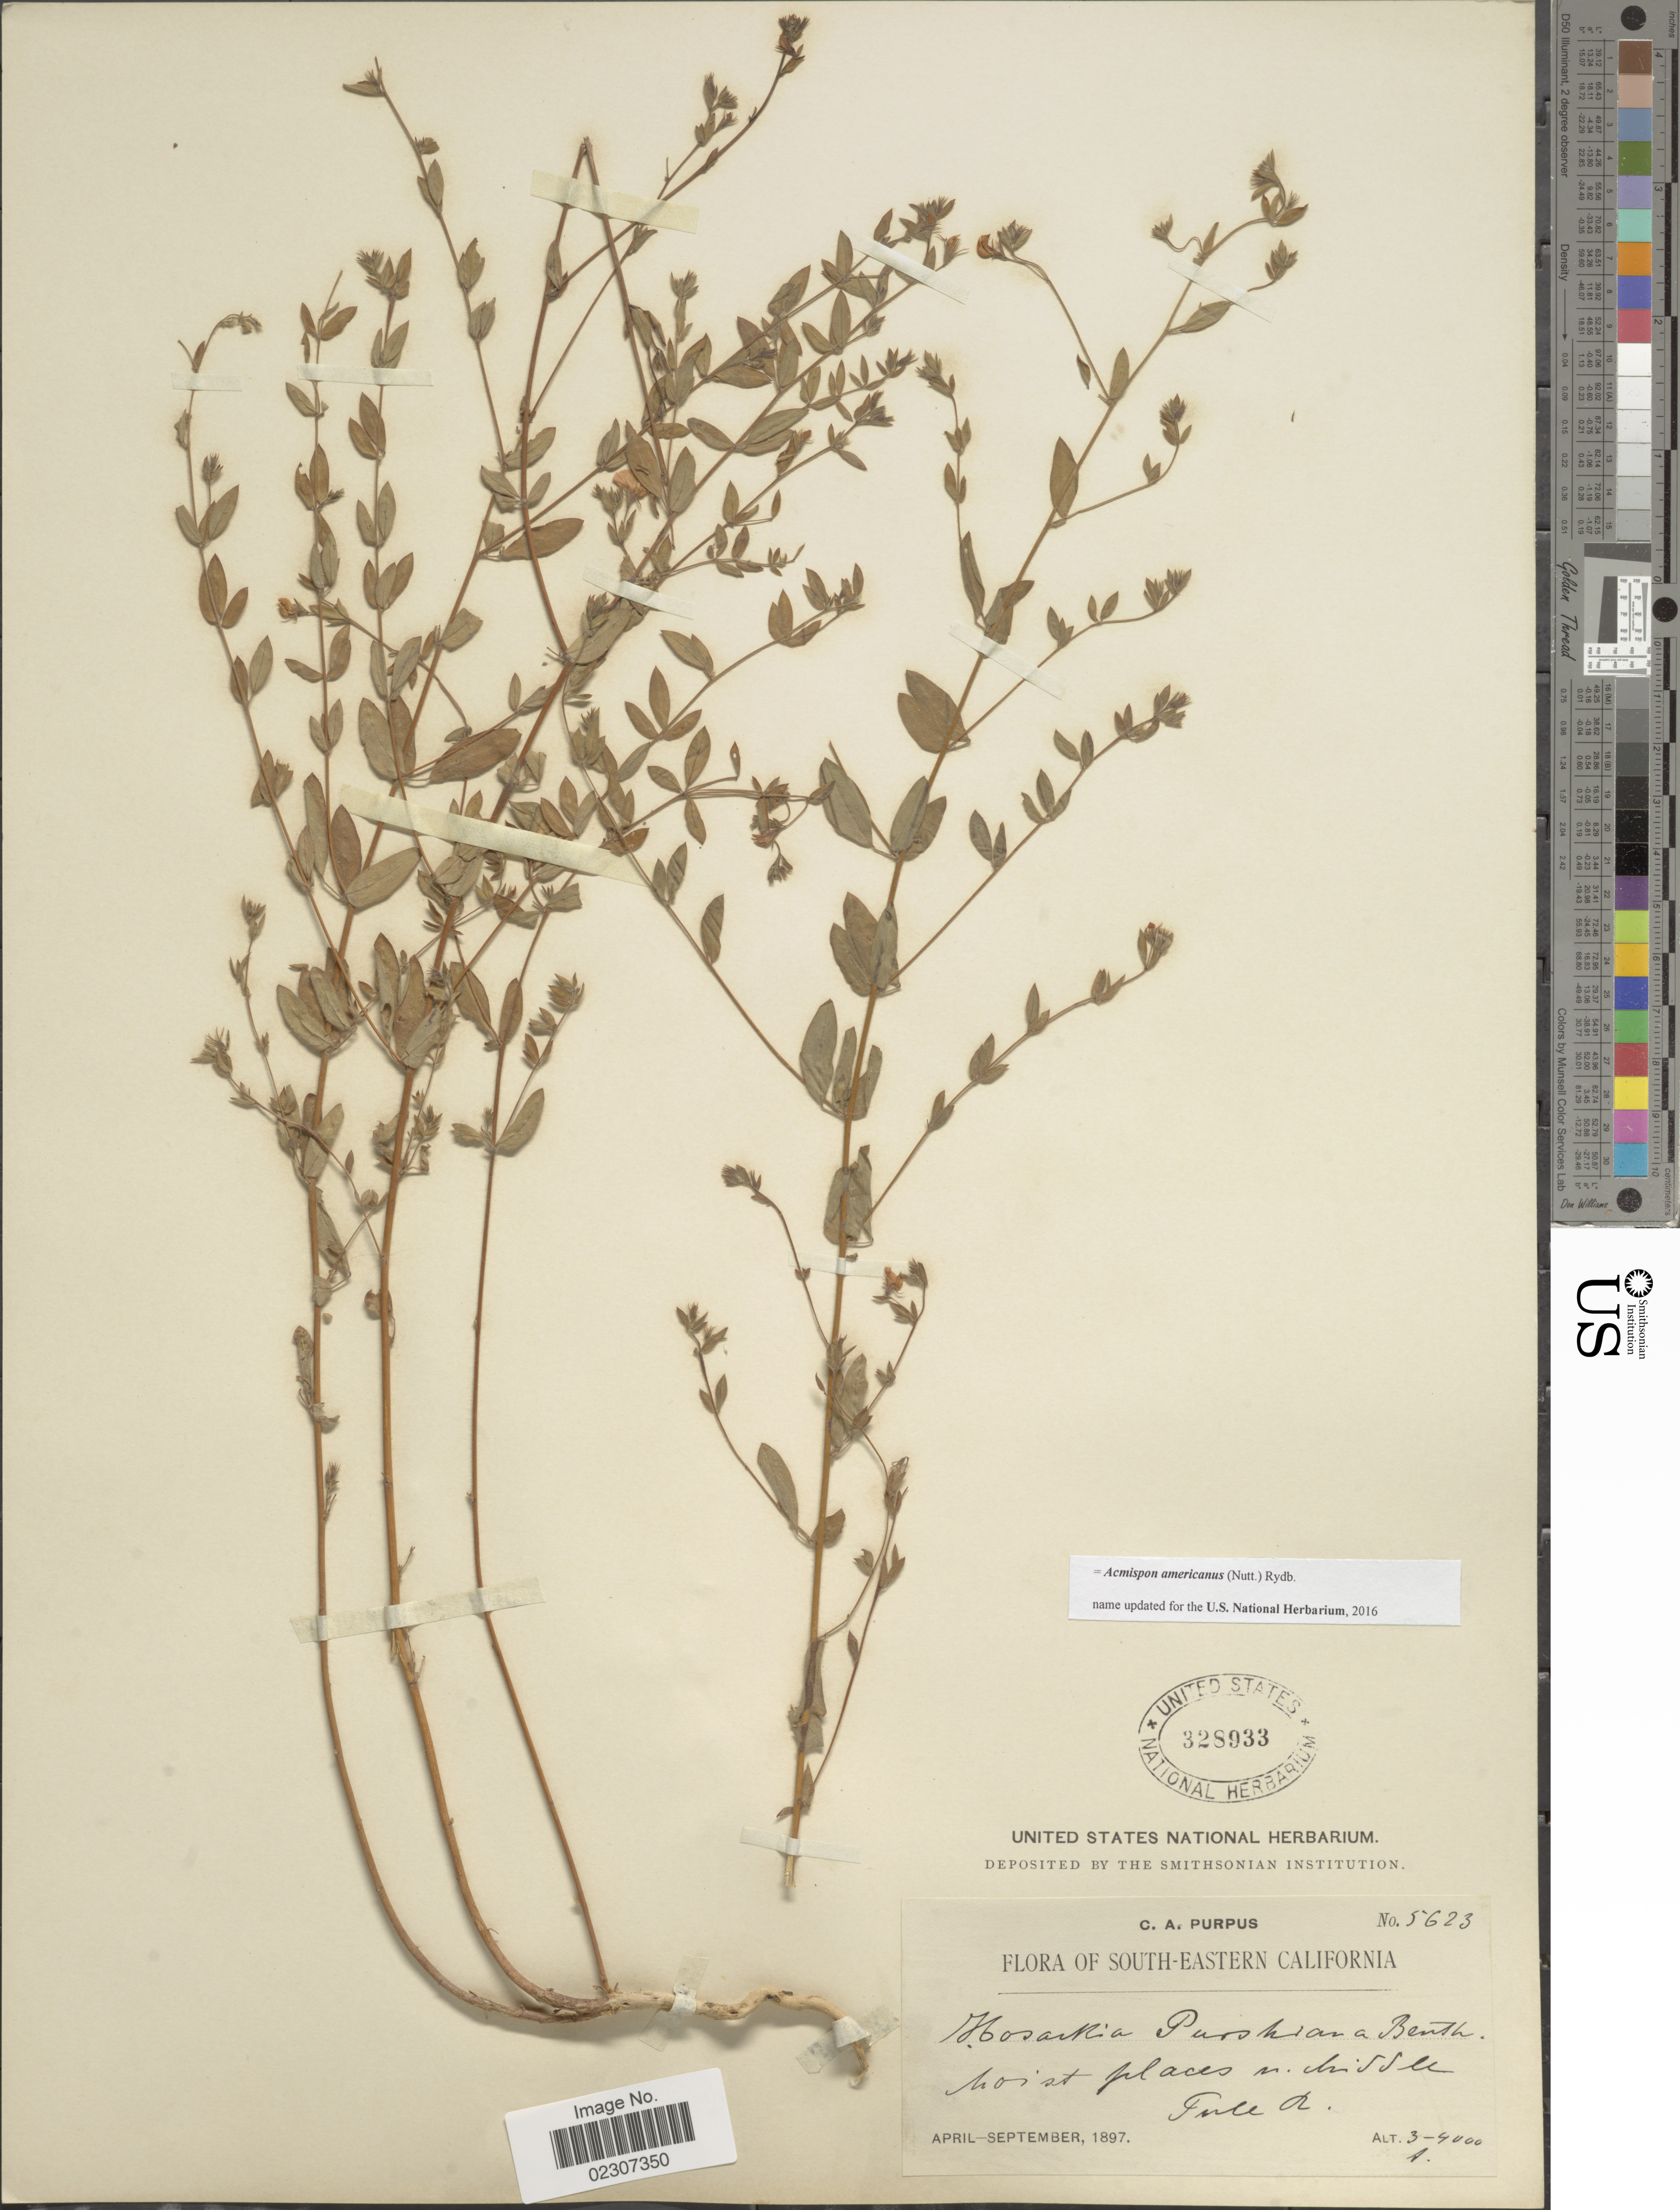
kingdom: Plantae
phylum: Tracheophyta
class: Magnoliopsida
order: Fabales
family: Fabaceae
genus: Acmispon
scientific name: Acmispon americanus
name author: (Nutt.) Rydb.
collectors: C. A. Purpus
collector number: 5623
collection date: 1897-04/1897-09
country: United States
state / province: California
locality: South-eastern California. Moist places in hillside Tule R. (River).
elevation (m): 914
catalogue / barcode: US 328933